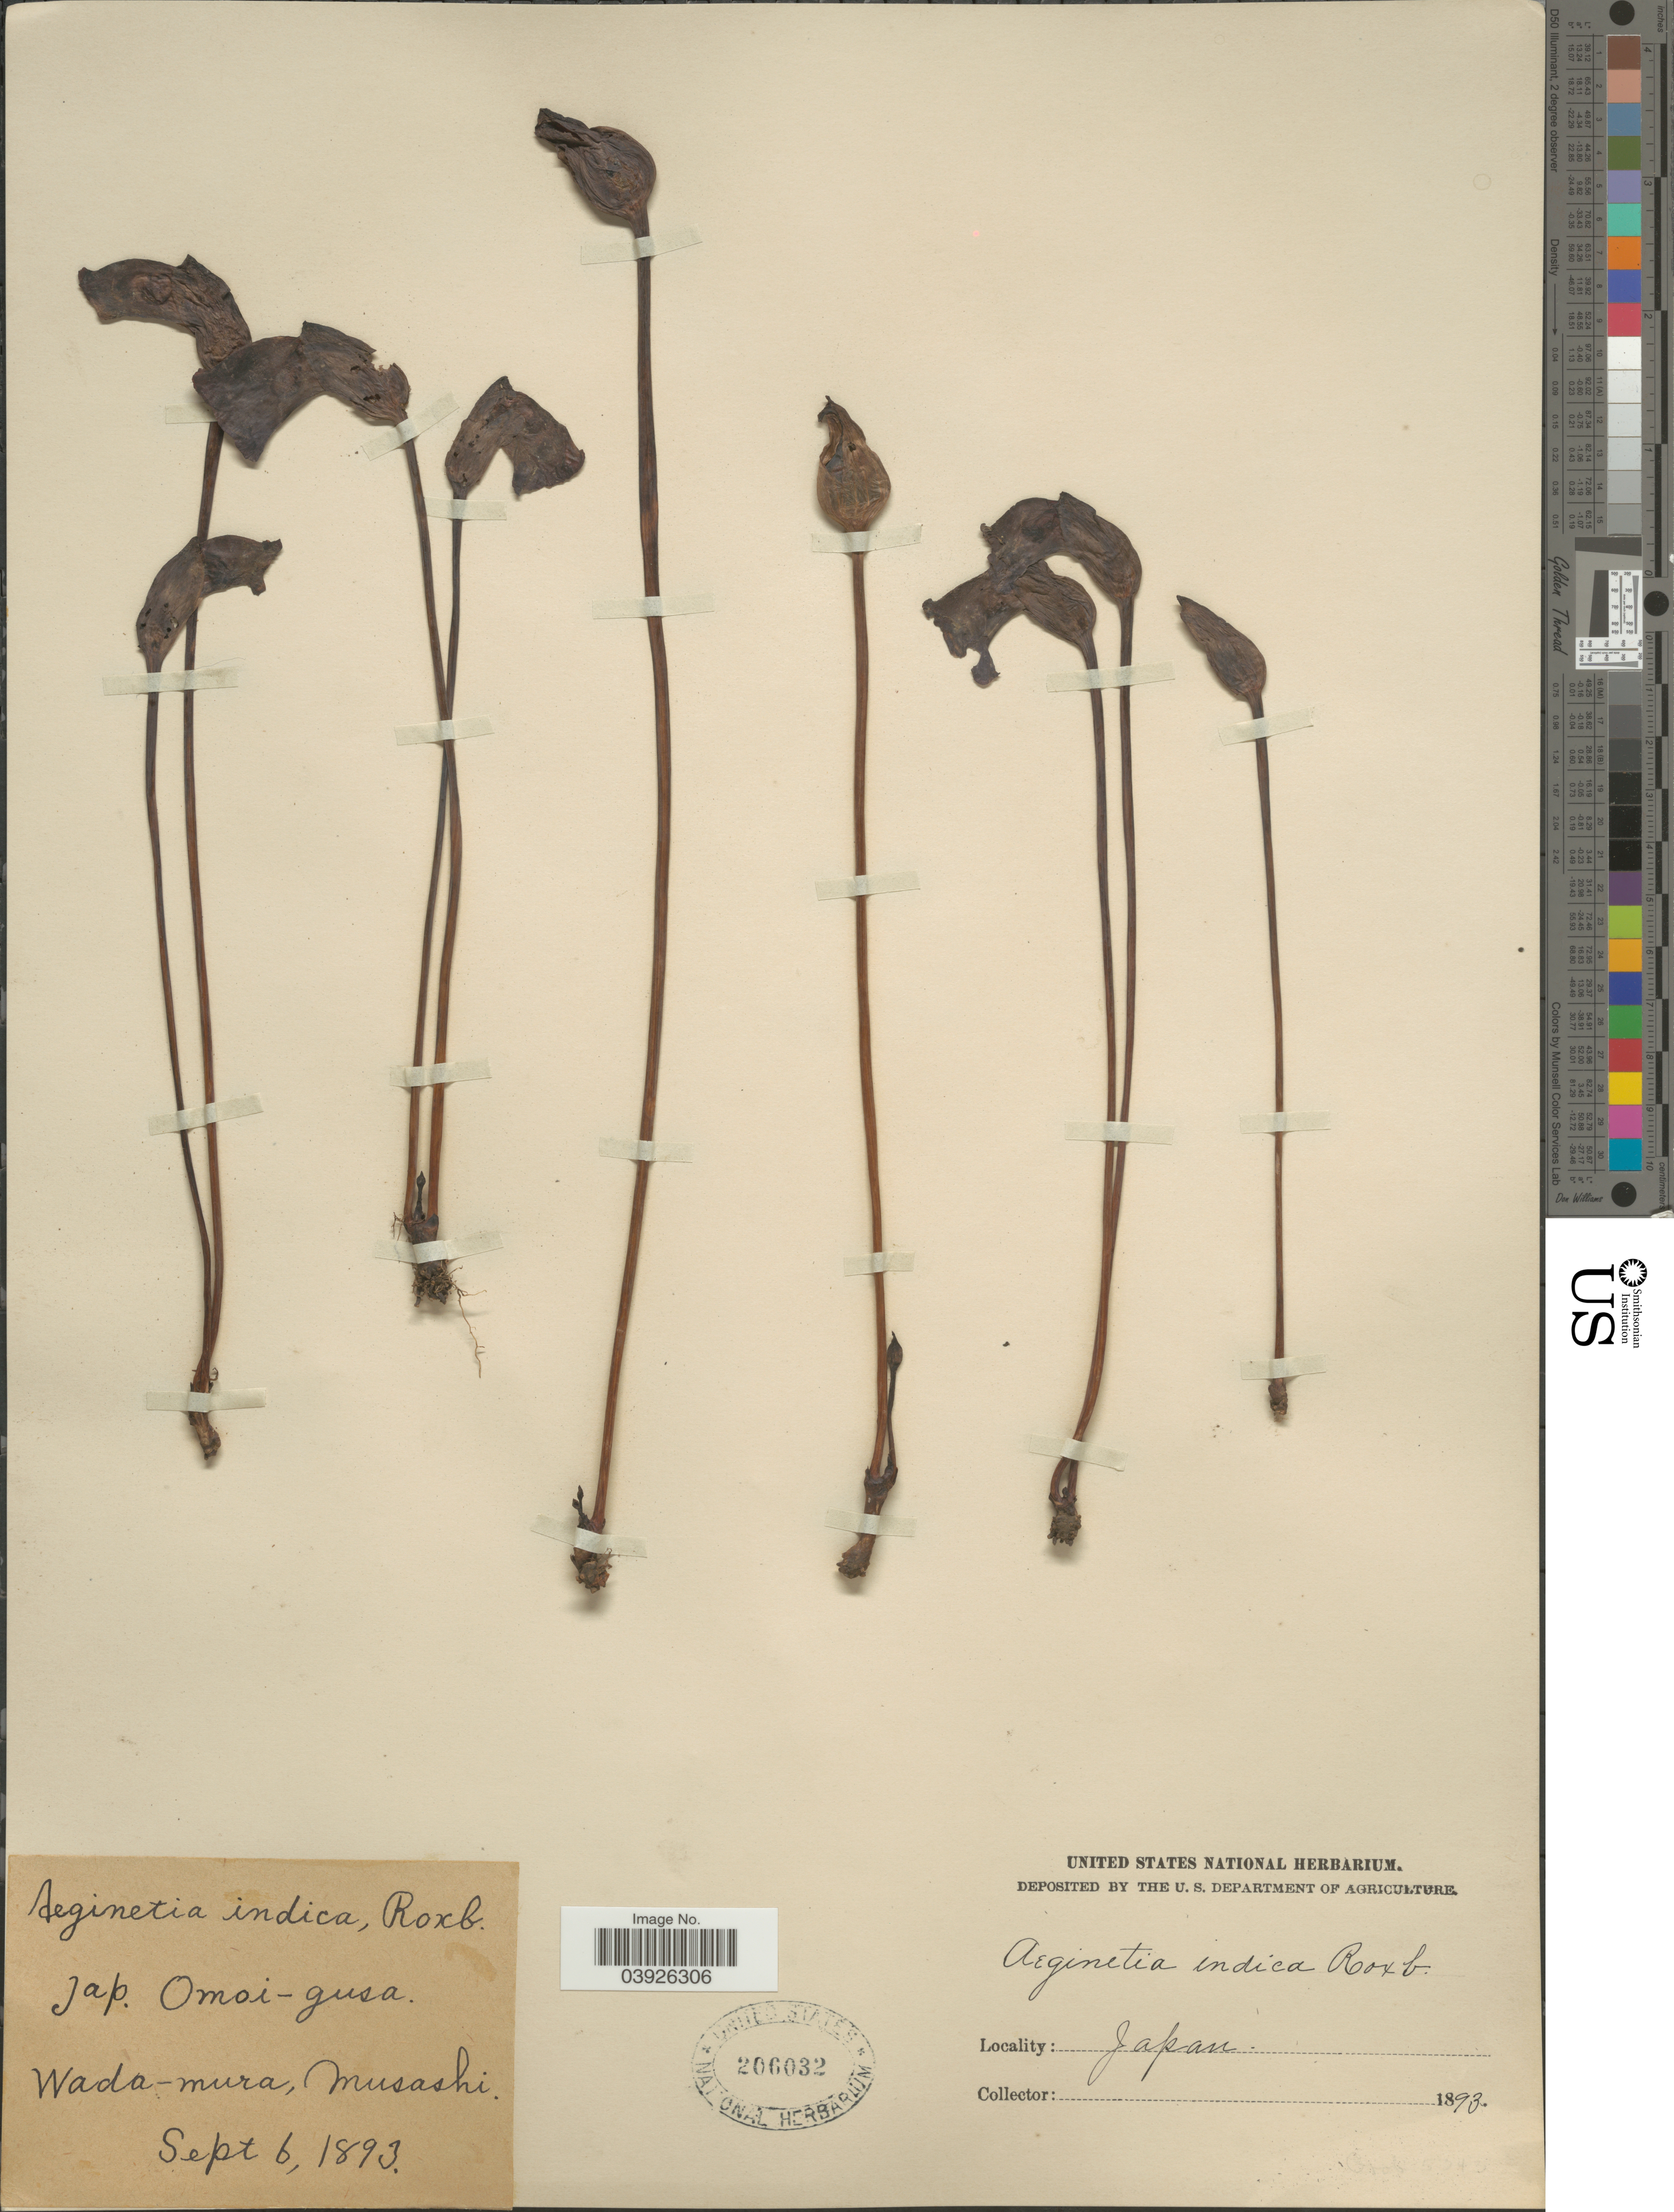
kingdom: Plantae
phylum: Tracheophyta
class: Magnoliopsida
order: Lamiales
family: Orobanchaceae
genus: Aeginetia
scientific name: Aeginetia indica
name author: L.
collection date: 1893-09-06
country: Japan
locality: Wada-mura, Musashi.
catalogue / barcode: US 206032